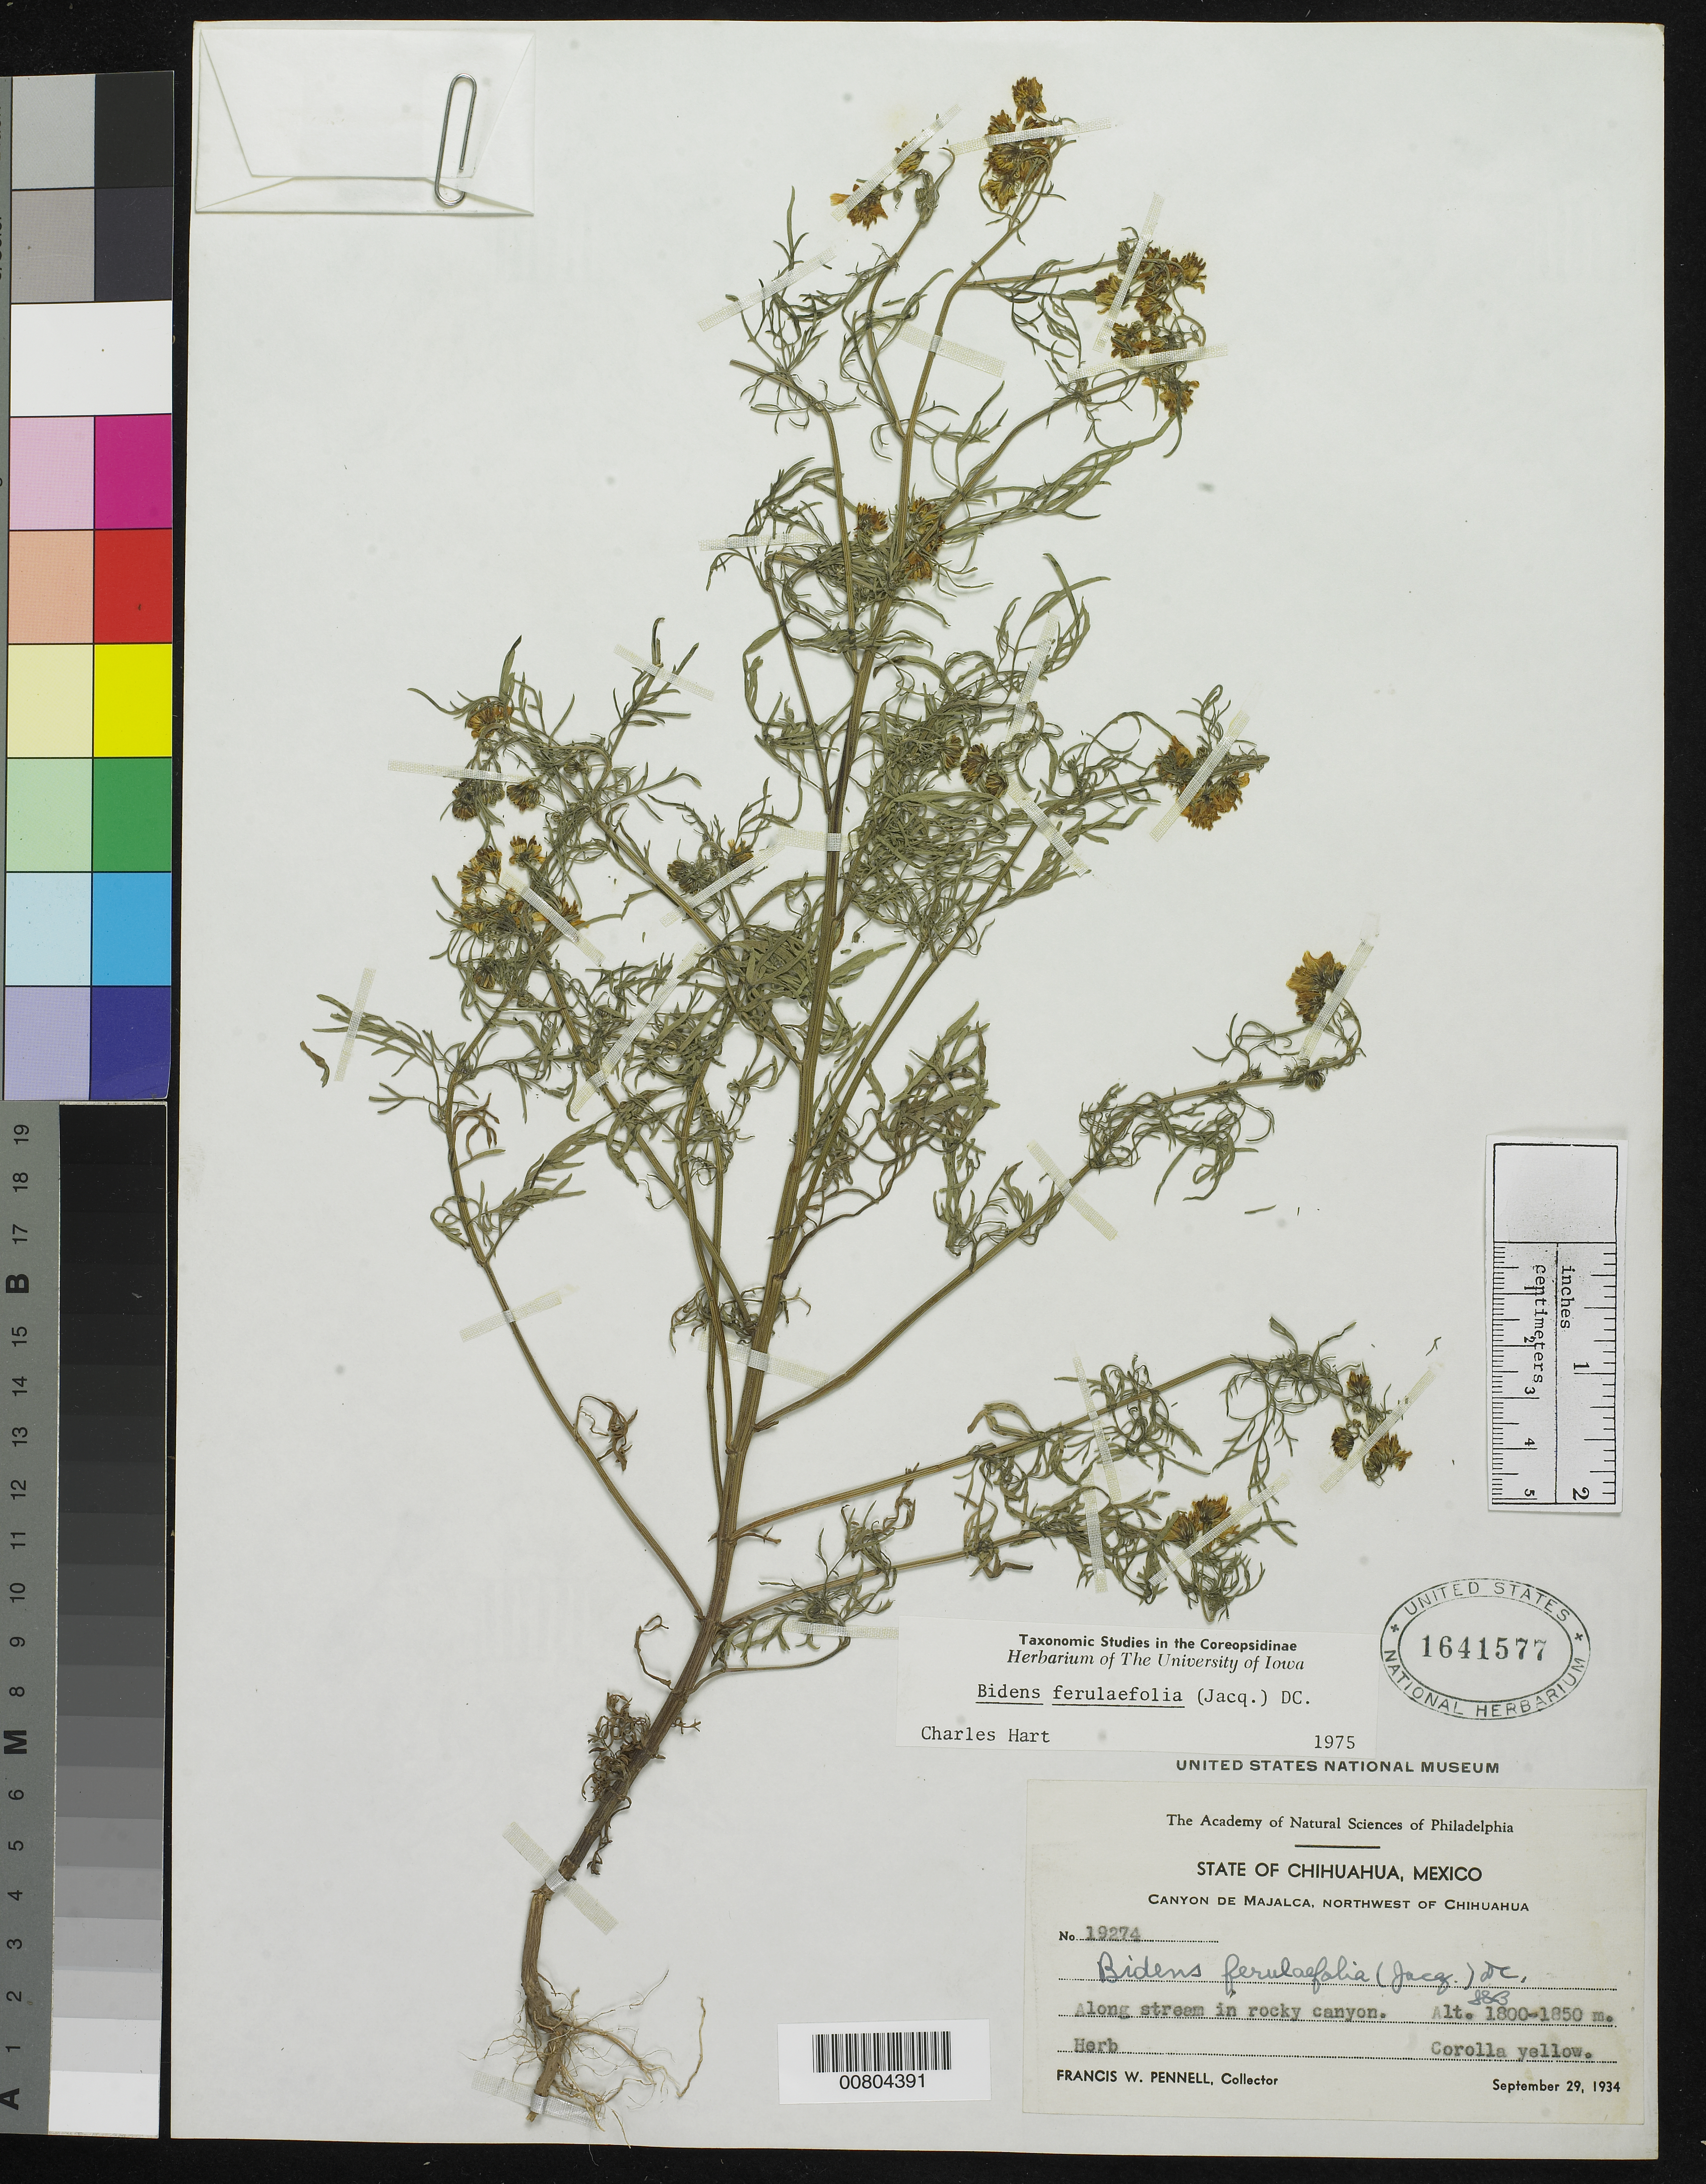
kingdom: Plantae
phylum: Tracheophyta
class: Magnoliopsida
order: Asterales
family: Asteraceae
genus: Bidens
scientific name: Bidens ferulaefolia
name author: (Jacq.) DC.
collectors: F. W. Pennell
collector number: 19274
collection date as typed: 29 Sep 1934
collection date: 1934-09-29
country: Mexico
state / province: Chihuahua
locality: Canyon de Majalca, northwest of Chihuahua.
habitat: Along stream in rocky canyon.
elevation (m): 1850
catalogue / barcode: US 1641577